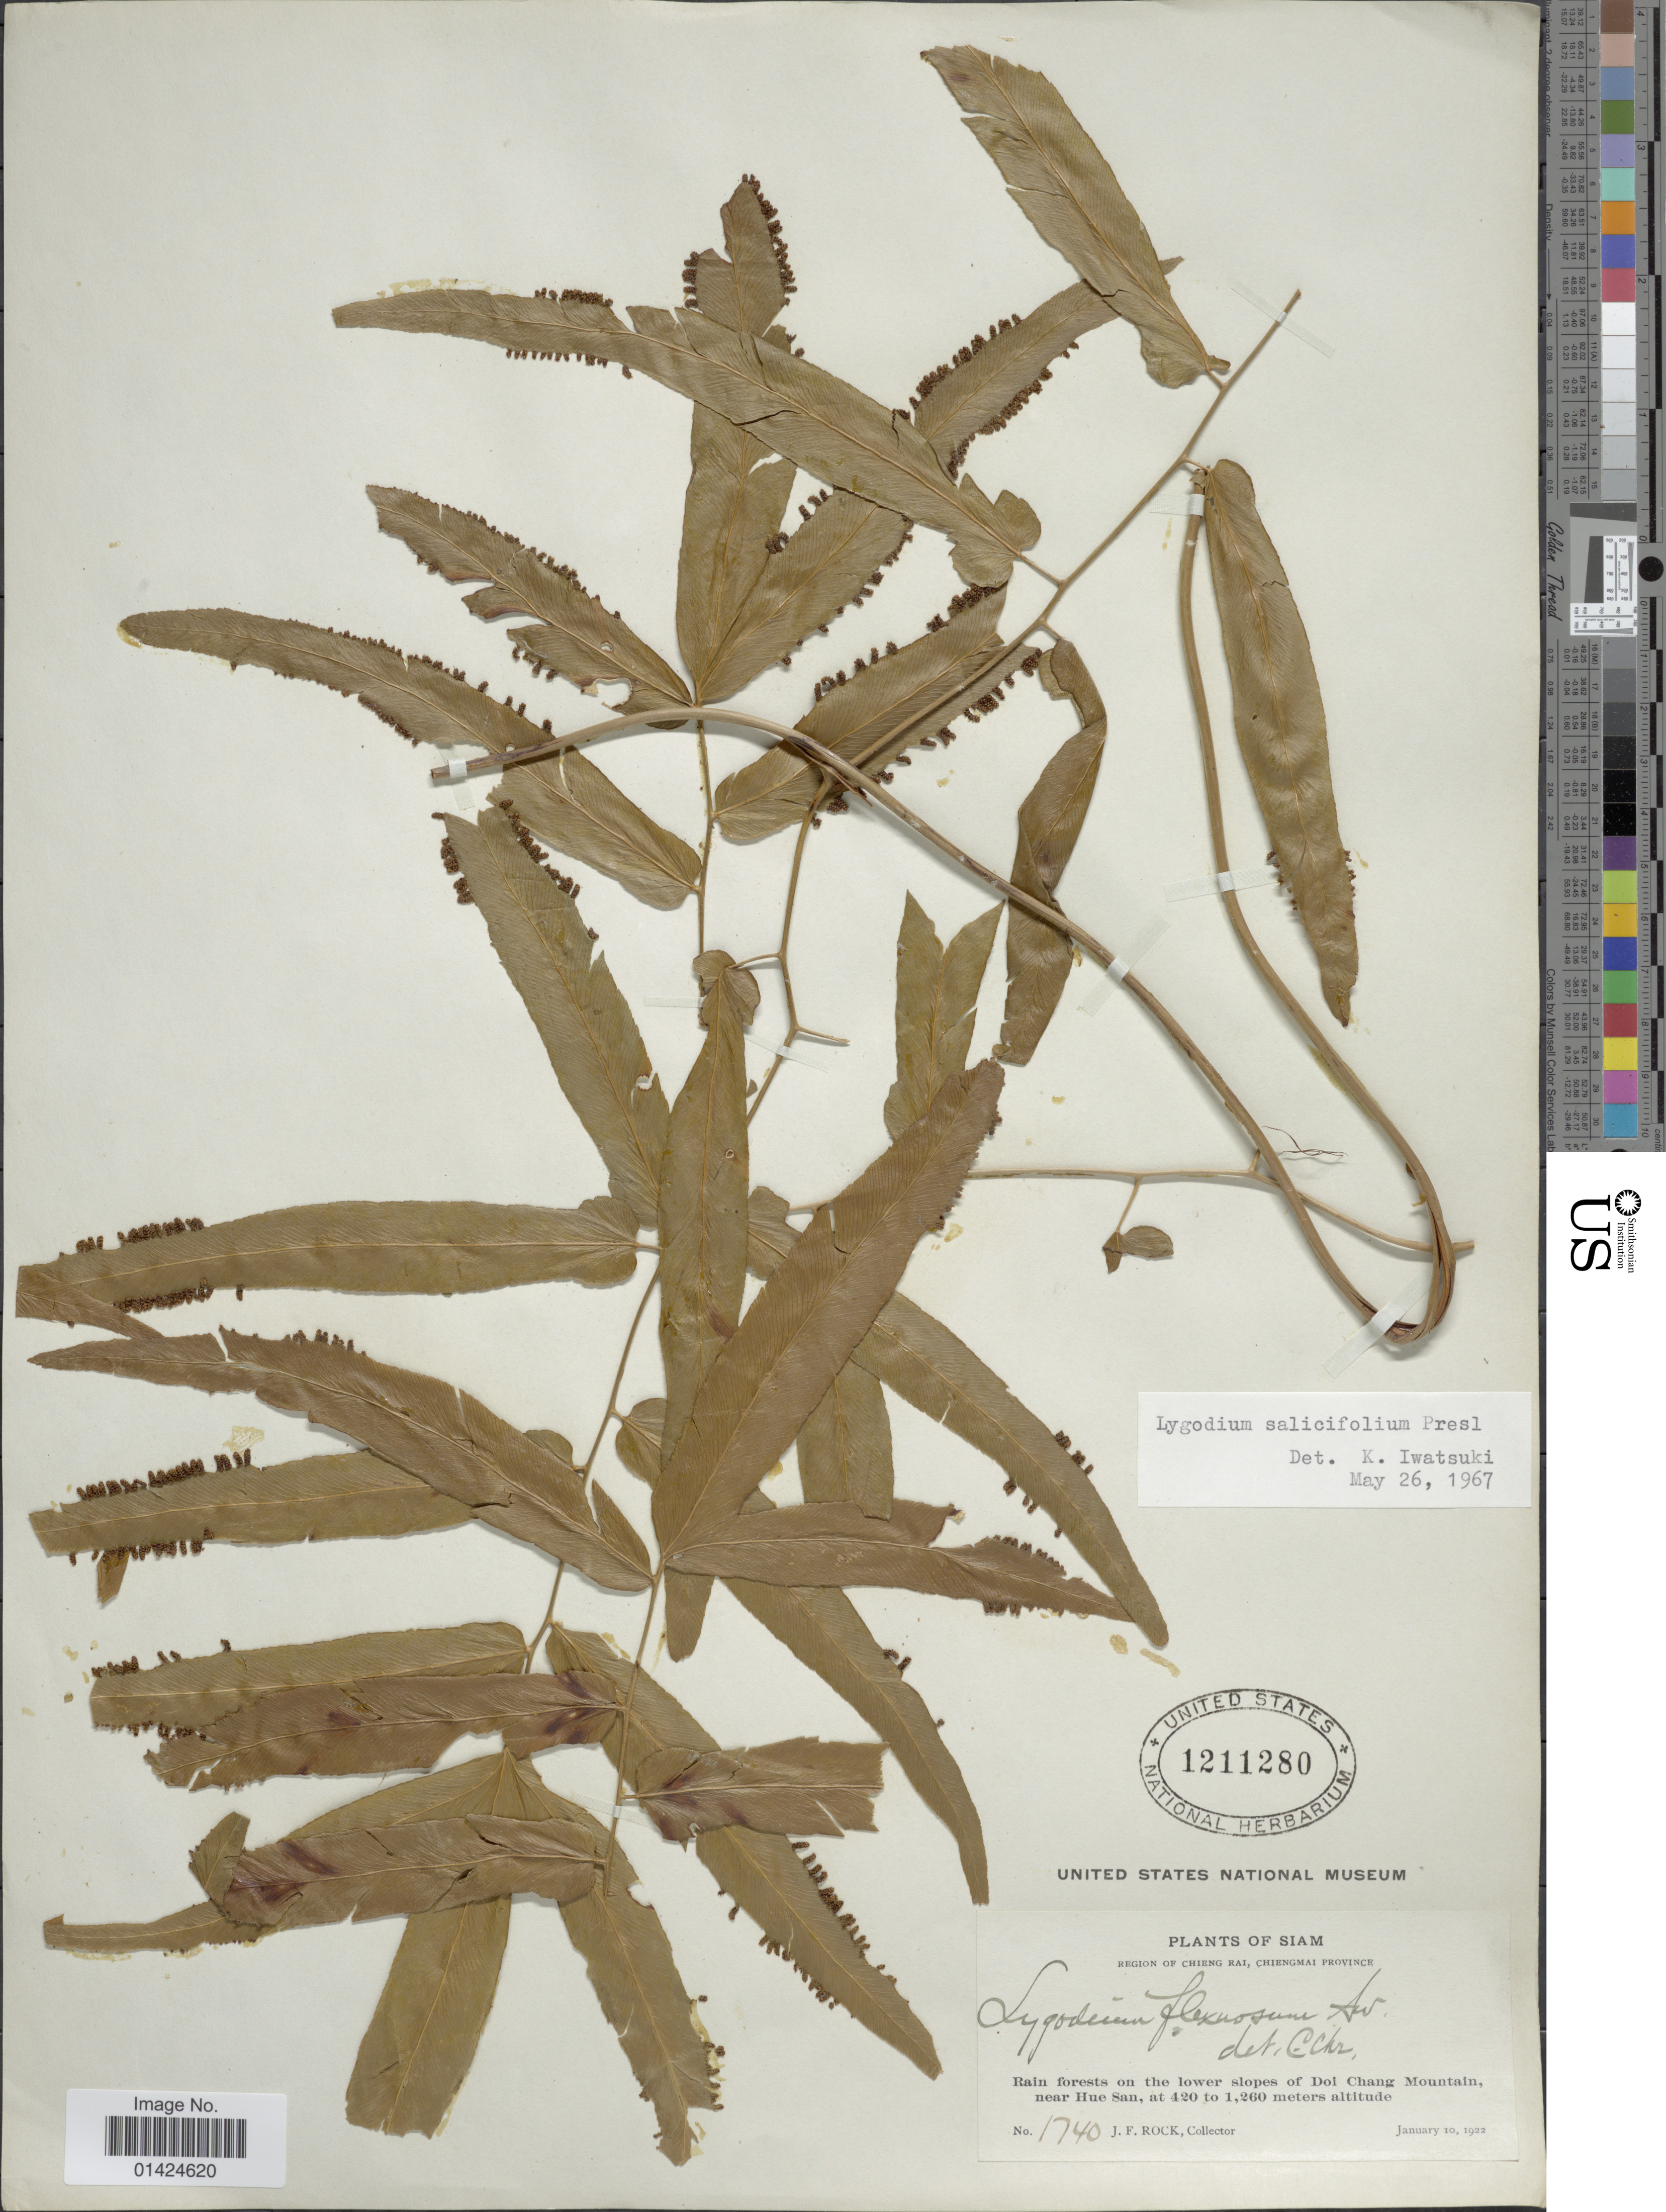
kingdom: Plantae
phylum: Tracheophyta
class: Polypodiopsida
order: Schizaeales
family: Lygodiaceae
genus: Lygodium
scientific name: Lygodium sailcifolium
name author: C. Presl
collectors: J. Rock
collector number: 1740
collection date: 1922-01-10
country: Thailand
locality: Siam, Region of Chieng Mai, Chiengmai Province. Rain forests on the lower slopes of Doi Chang Mountain, near Hue San.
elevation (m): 420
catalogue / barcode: US 1211280